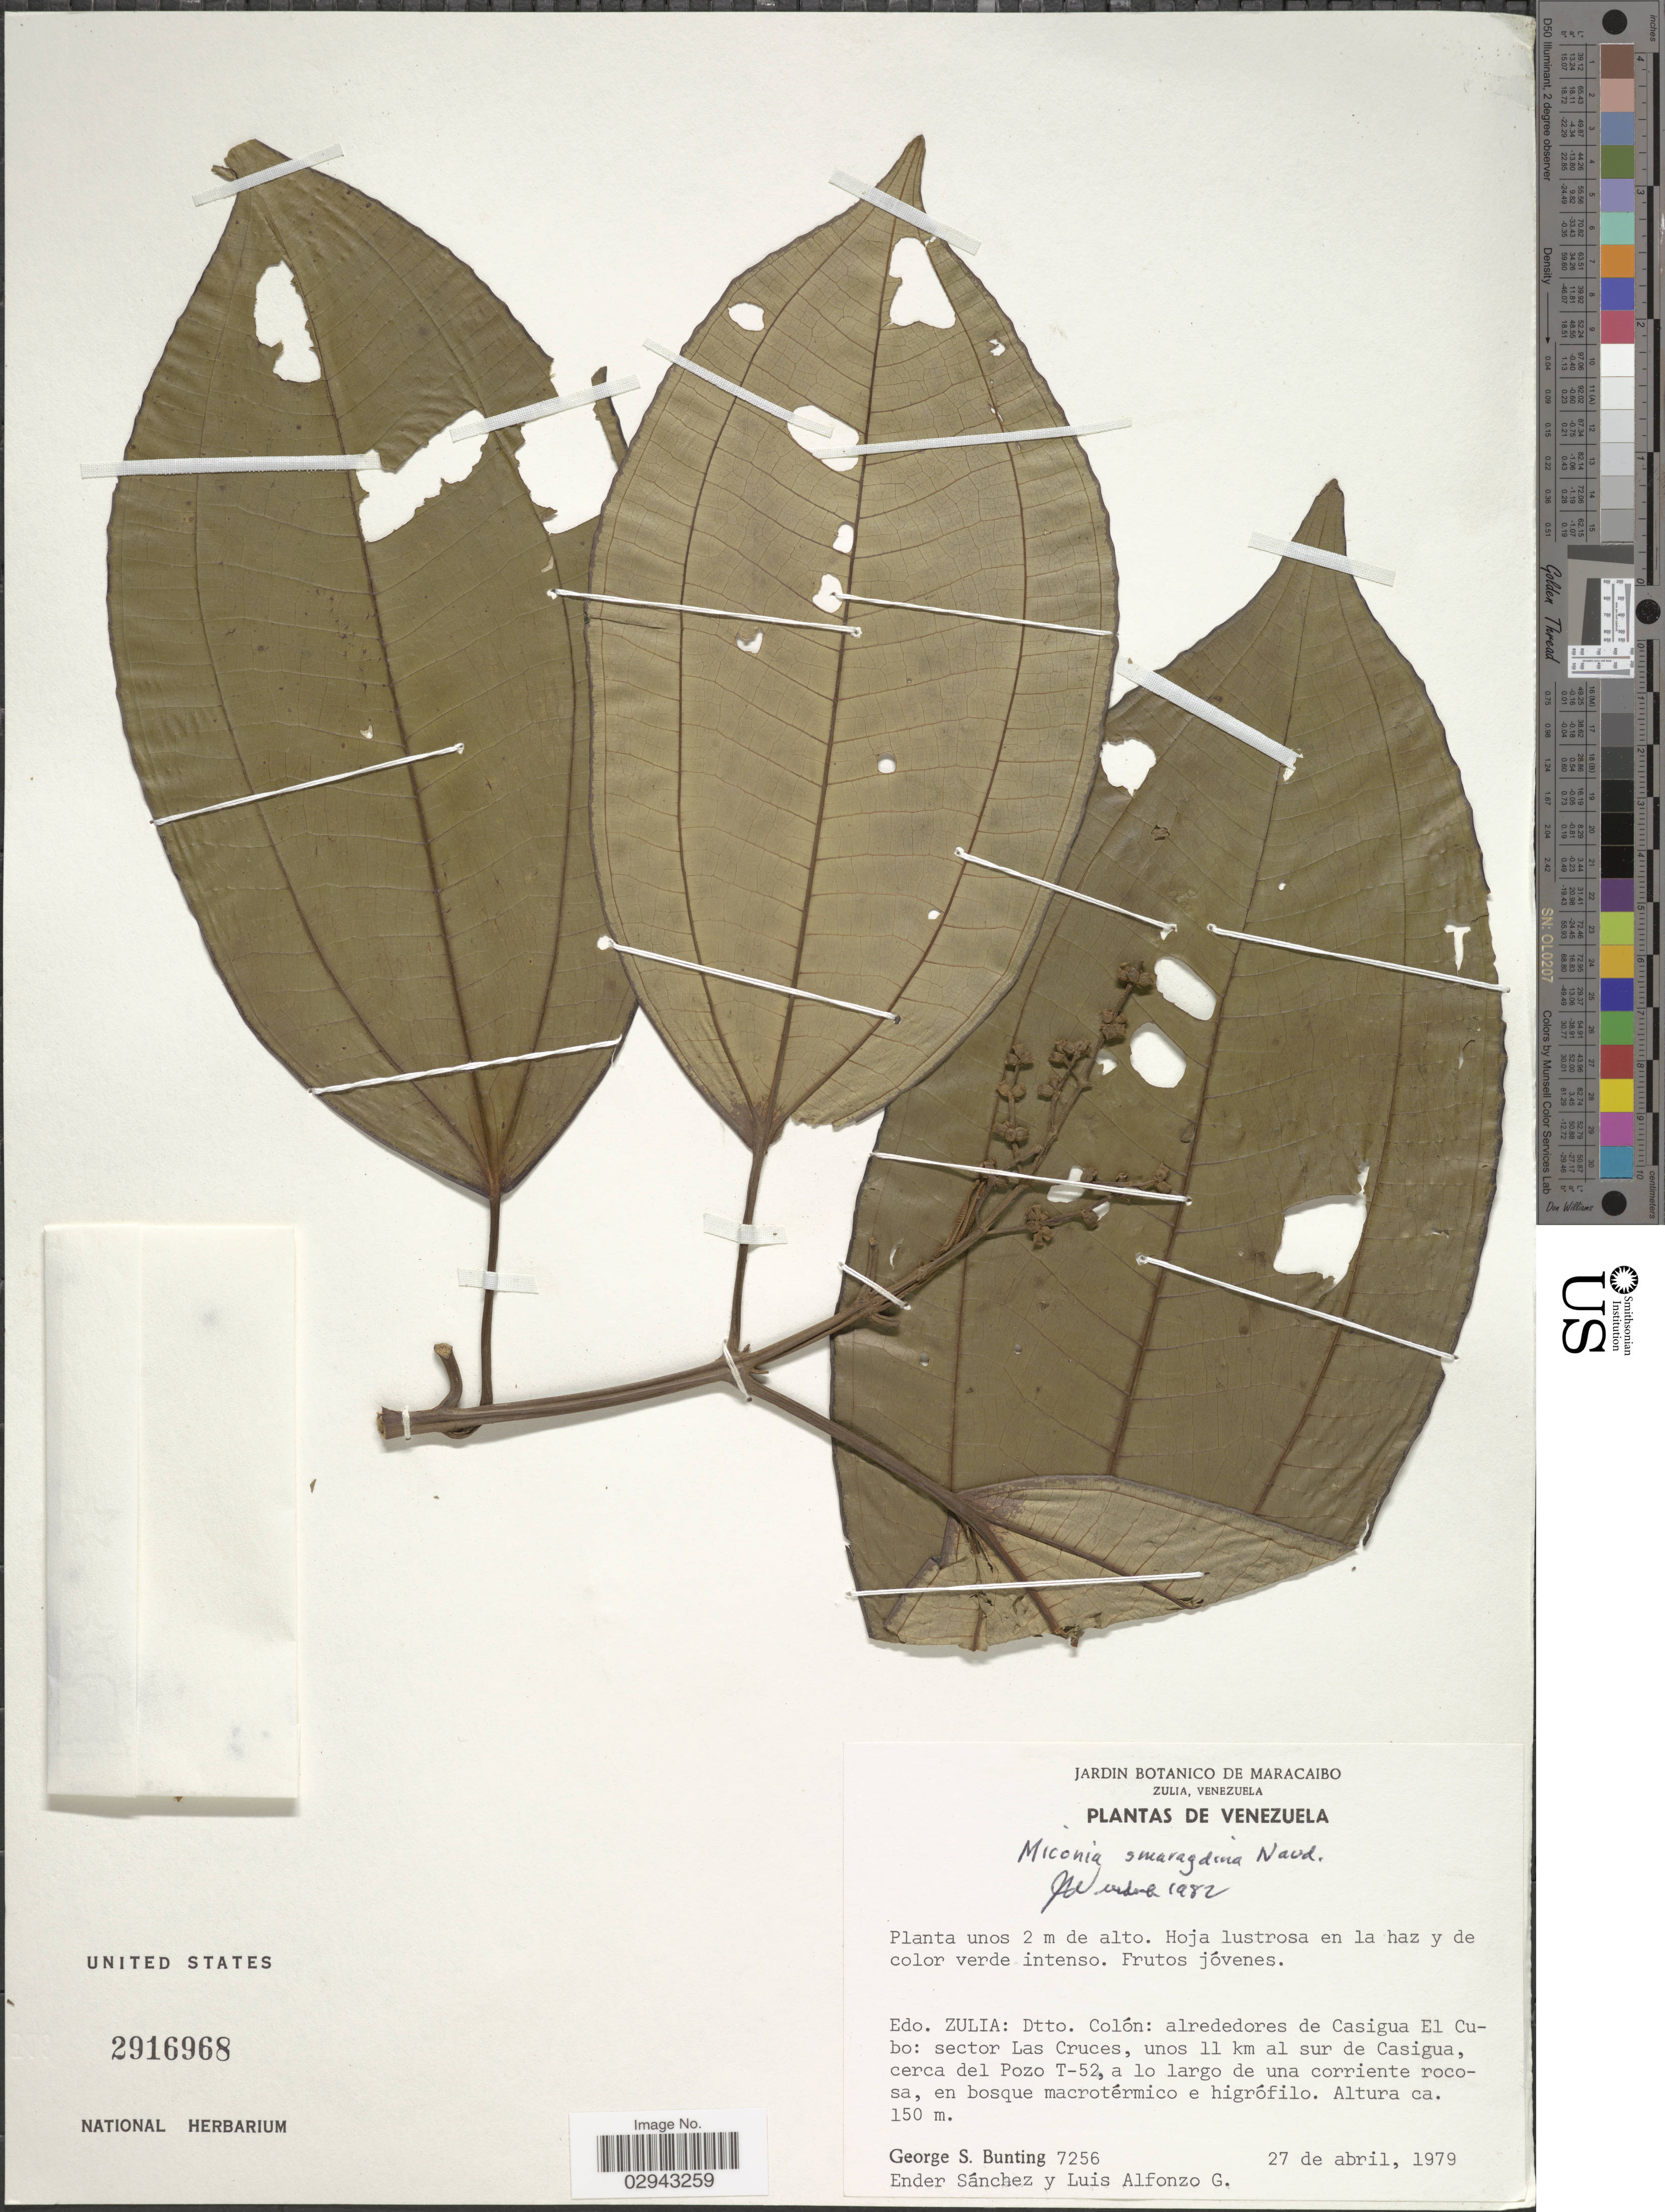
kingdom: Plantae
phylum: Tracheophyta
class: Magnoliopsida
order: Myrtales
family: Melastomataceae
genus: Miconia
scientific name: Miconia smaragdina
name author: Naudin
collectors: G. S. Bunting, E. Sanchez & L. Alfonzo G.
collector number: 7256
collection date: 1979-04-27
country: Venezuela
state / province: Zulia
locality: Dtto. Colón: alrededores de Casigua El Cubo: sector Las Cruces, unos 11 km al sur de Casigua, cerca del Pozo T-52, a lo largo de una corriente rocosa, en bosque macrotérmico e higrófilo.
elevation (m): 150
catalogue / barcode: US 2916968